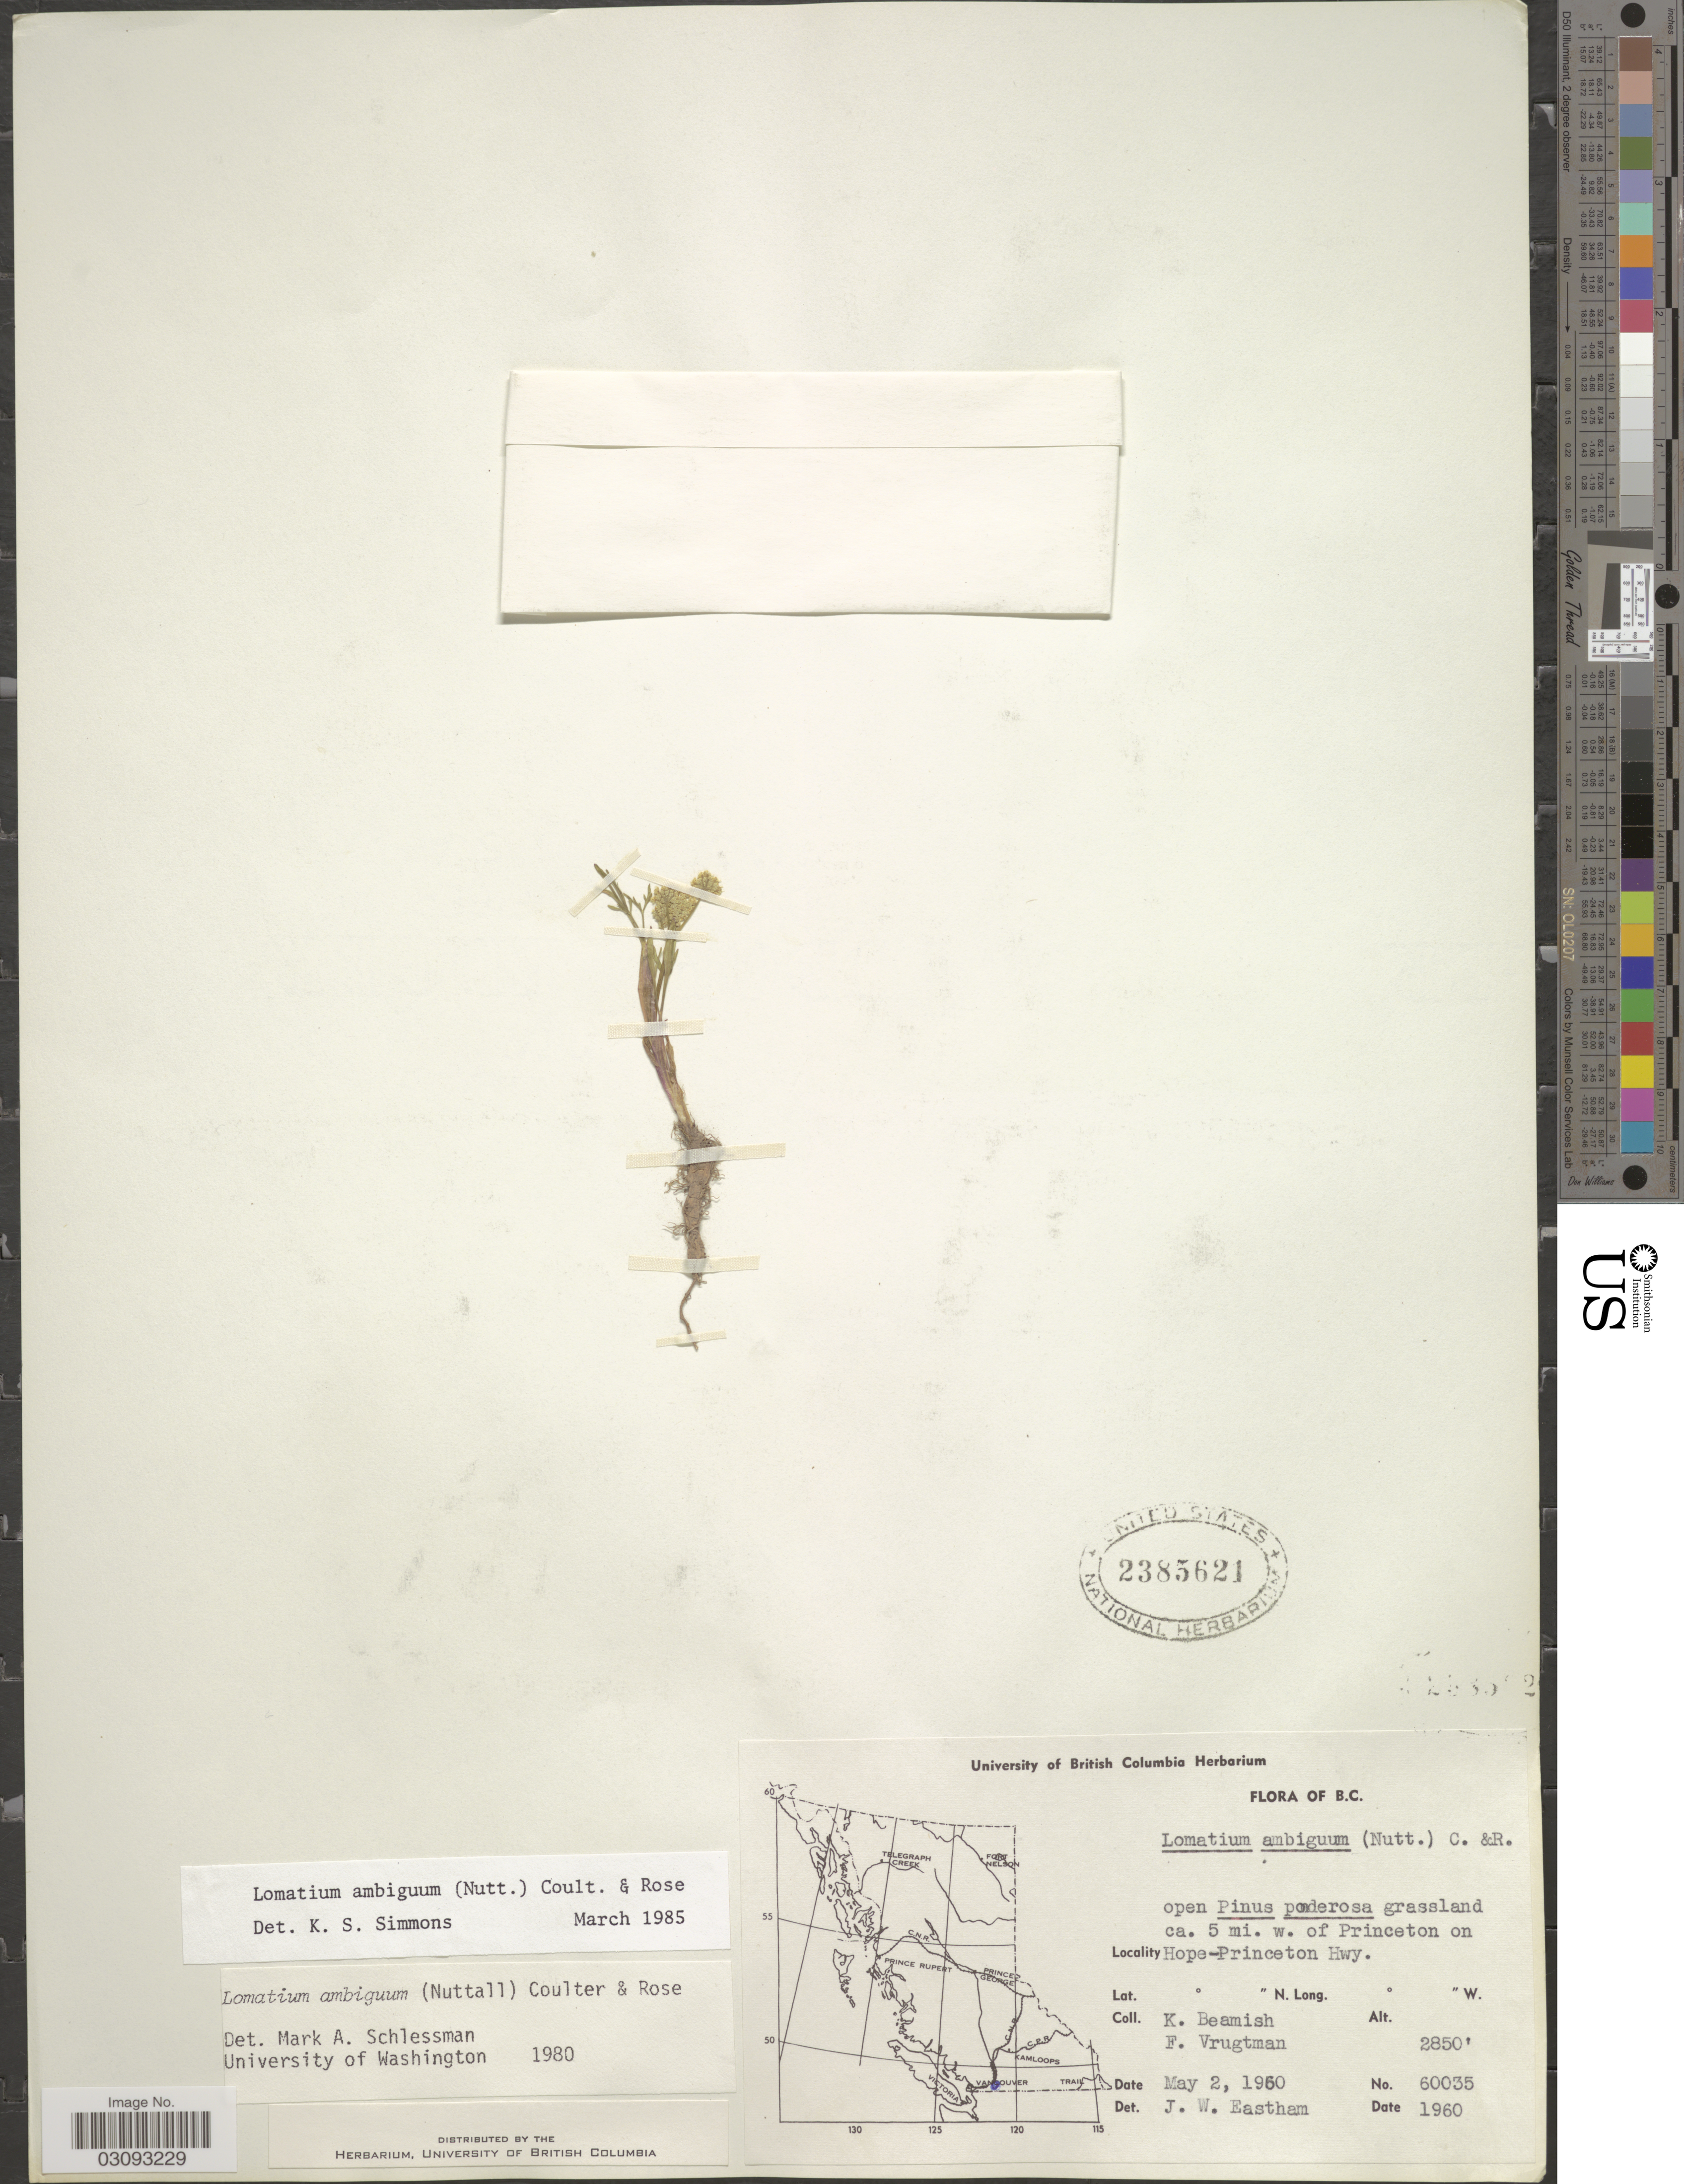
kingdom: Plantae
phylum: Tracheophyta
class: Magnoliopsida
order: Apiales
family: Apiaceae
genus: Lomatium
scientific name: Lomatium ambiguum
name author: (Nutt.) Coult. & Rose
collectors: K. Beamish & F. Vrugtman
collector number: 60035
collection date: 1960-05-02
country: Canada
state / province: British Columbia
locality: B. C. Ca. 5 mi. w. of Princeton on Hope-Princeton Hwy.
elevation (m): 869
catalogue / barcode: US 2385621